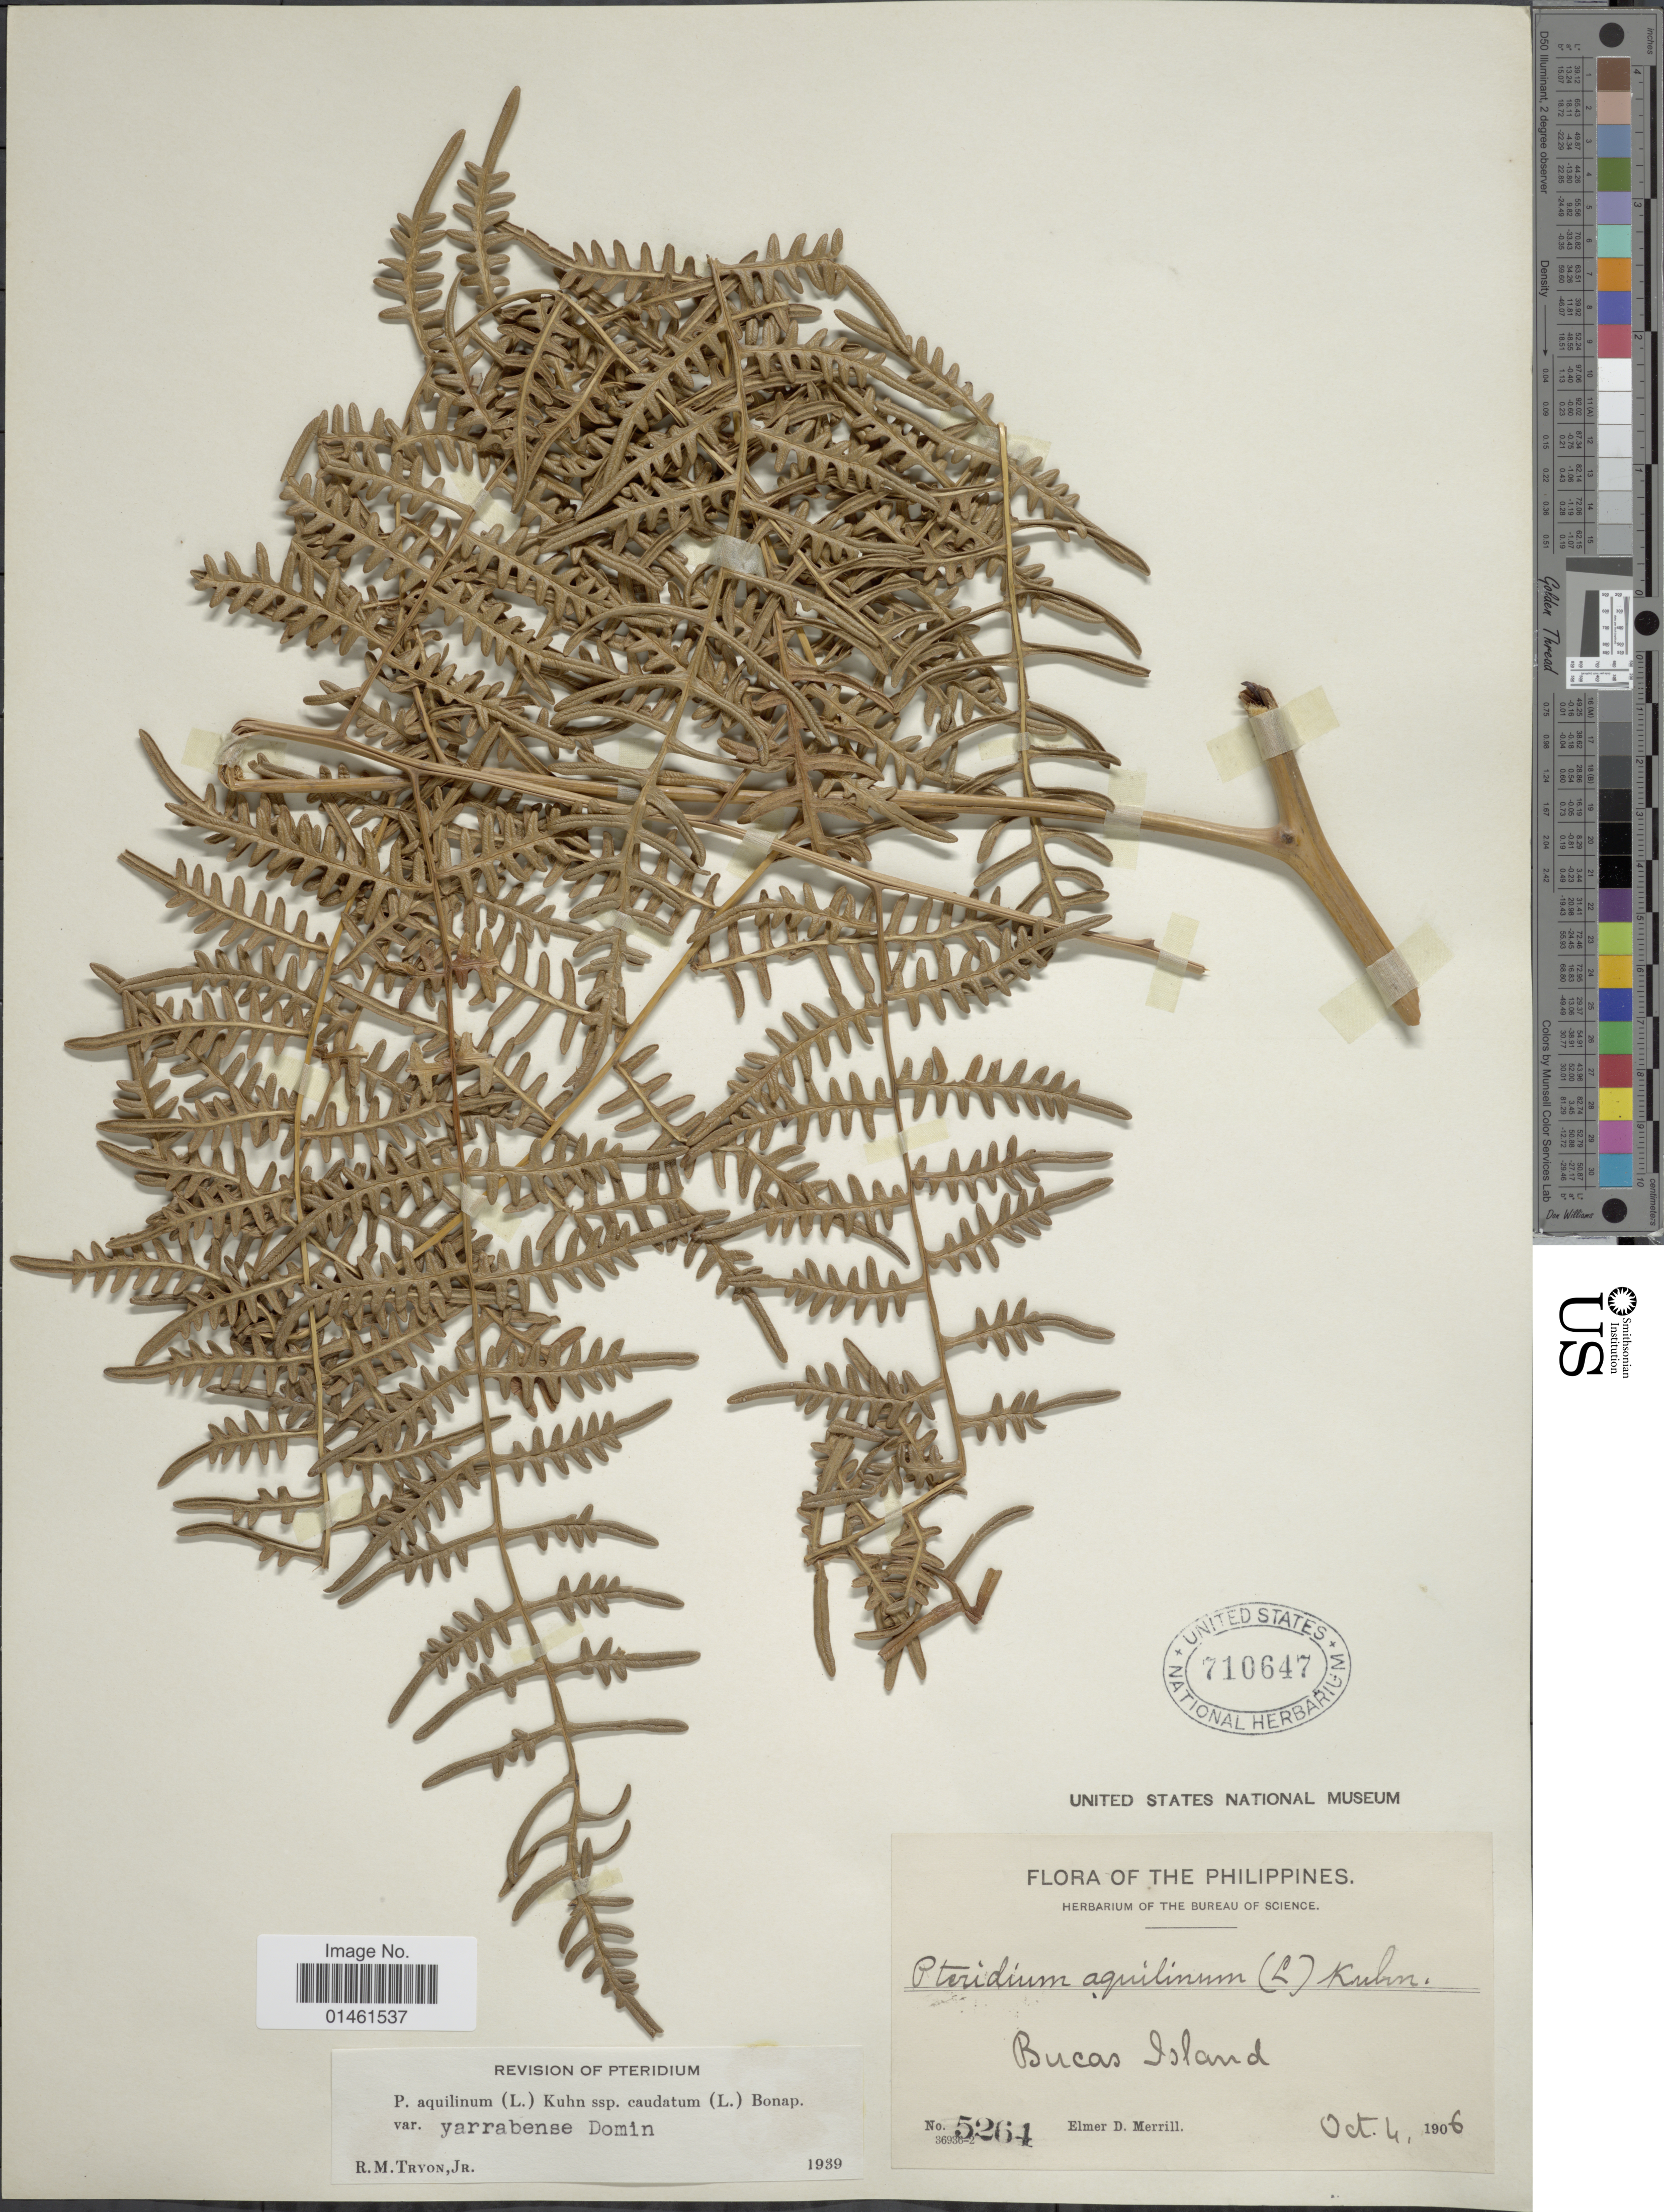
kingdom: Plantae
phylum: Tracheophyta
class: Polypodiopsida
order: Polypodiales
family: Dennstaedtiaceae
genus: Pteridium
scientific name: Pteridium aquilinum var. yarrabense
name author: Domin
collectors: E. D. Merrill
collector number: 5264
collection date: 1906-10-04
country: Philippines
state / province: Caraga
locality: Bucas Islands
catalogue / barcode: US 710647